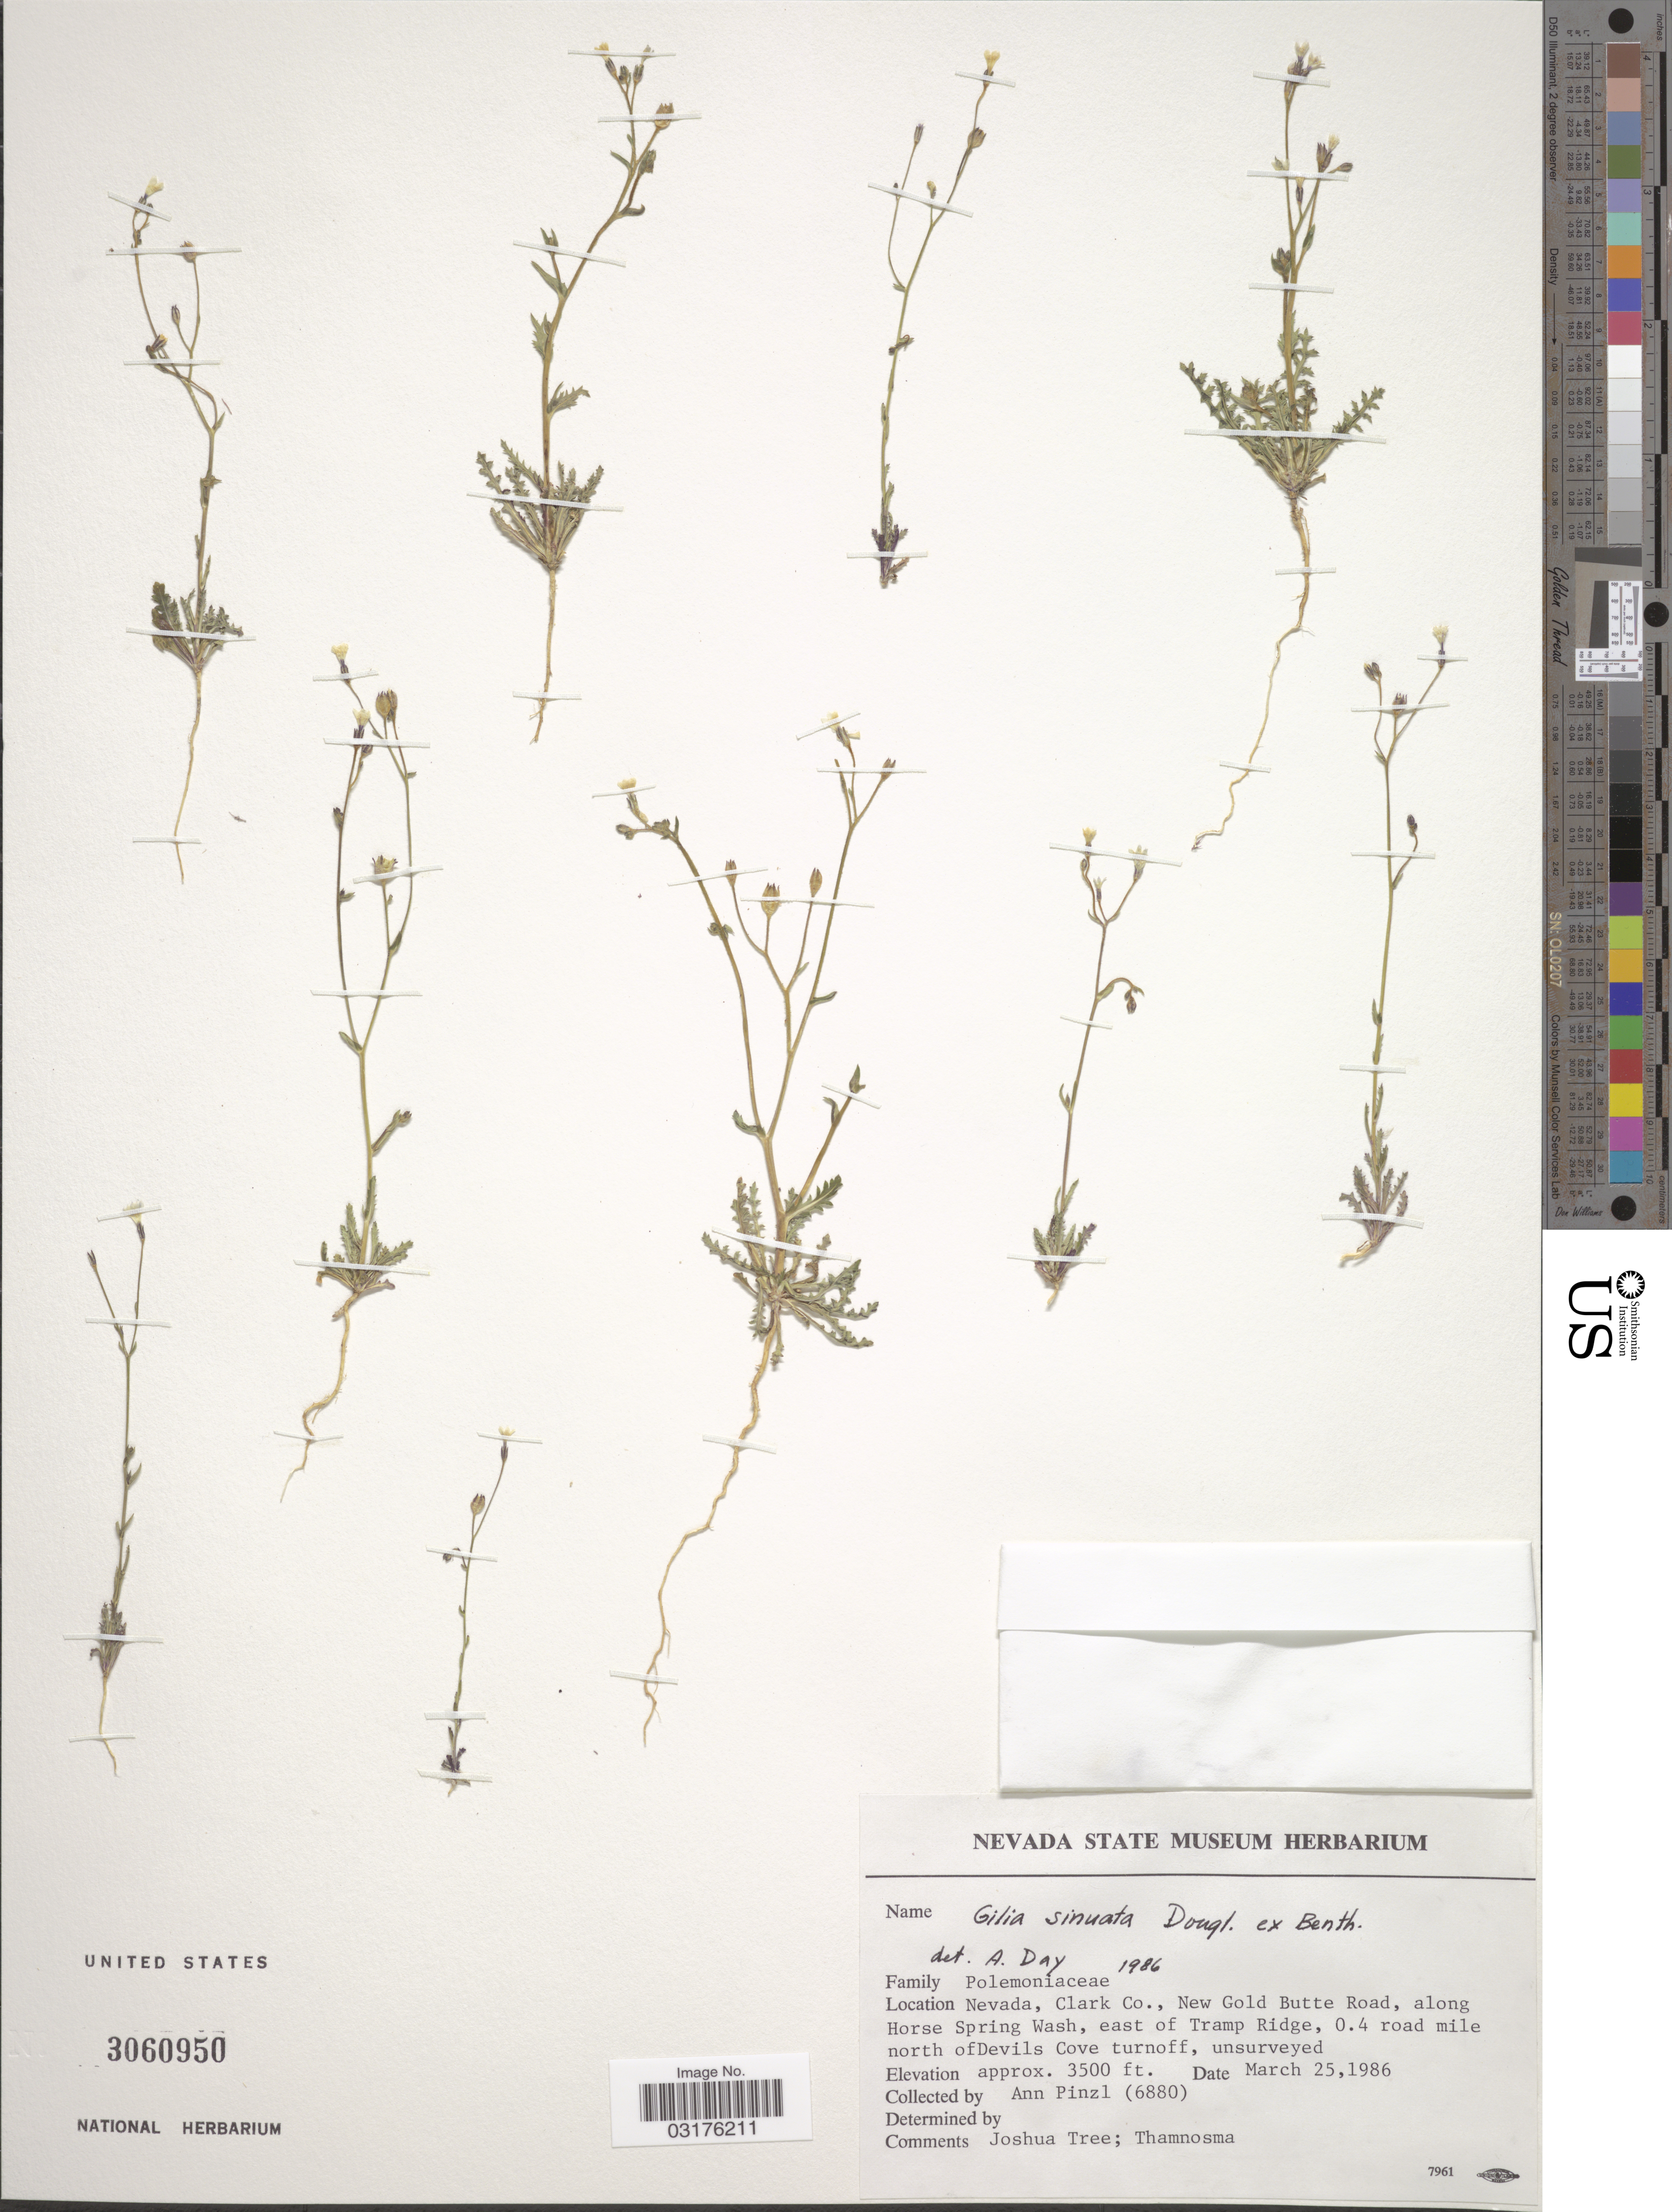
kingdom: Plantae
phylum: Tracheophyta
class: Magnoliopsida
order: Ericales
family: Polemoniaceae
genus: Gilia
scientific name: Gilia sinuata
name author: Douglas ex Benth.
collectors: A. Pinzl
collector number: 6880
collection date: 1986-03-25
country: United States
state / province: Nevada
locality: Clark Co., New Gold Butte Road, along Horse Spring Wash, east of Tramp Ridge, 0.4 road mile north of Devils Cove turnoff, unsurveyed.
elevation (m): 1067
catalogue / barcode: US 3060950